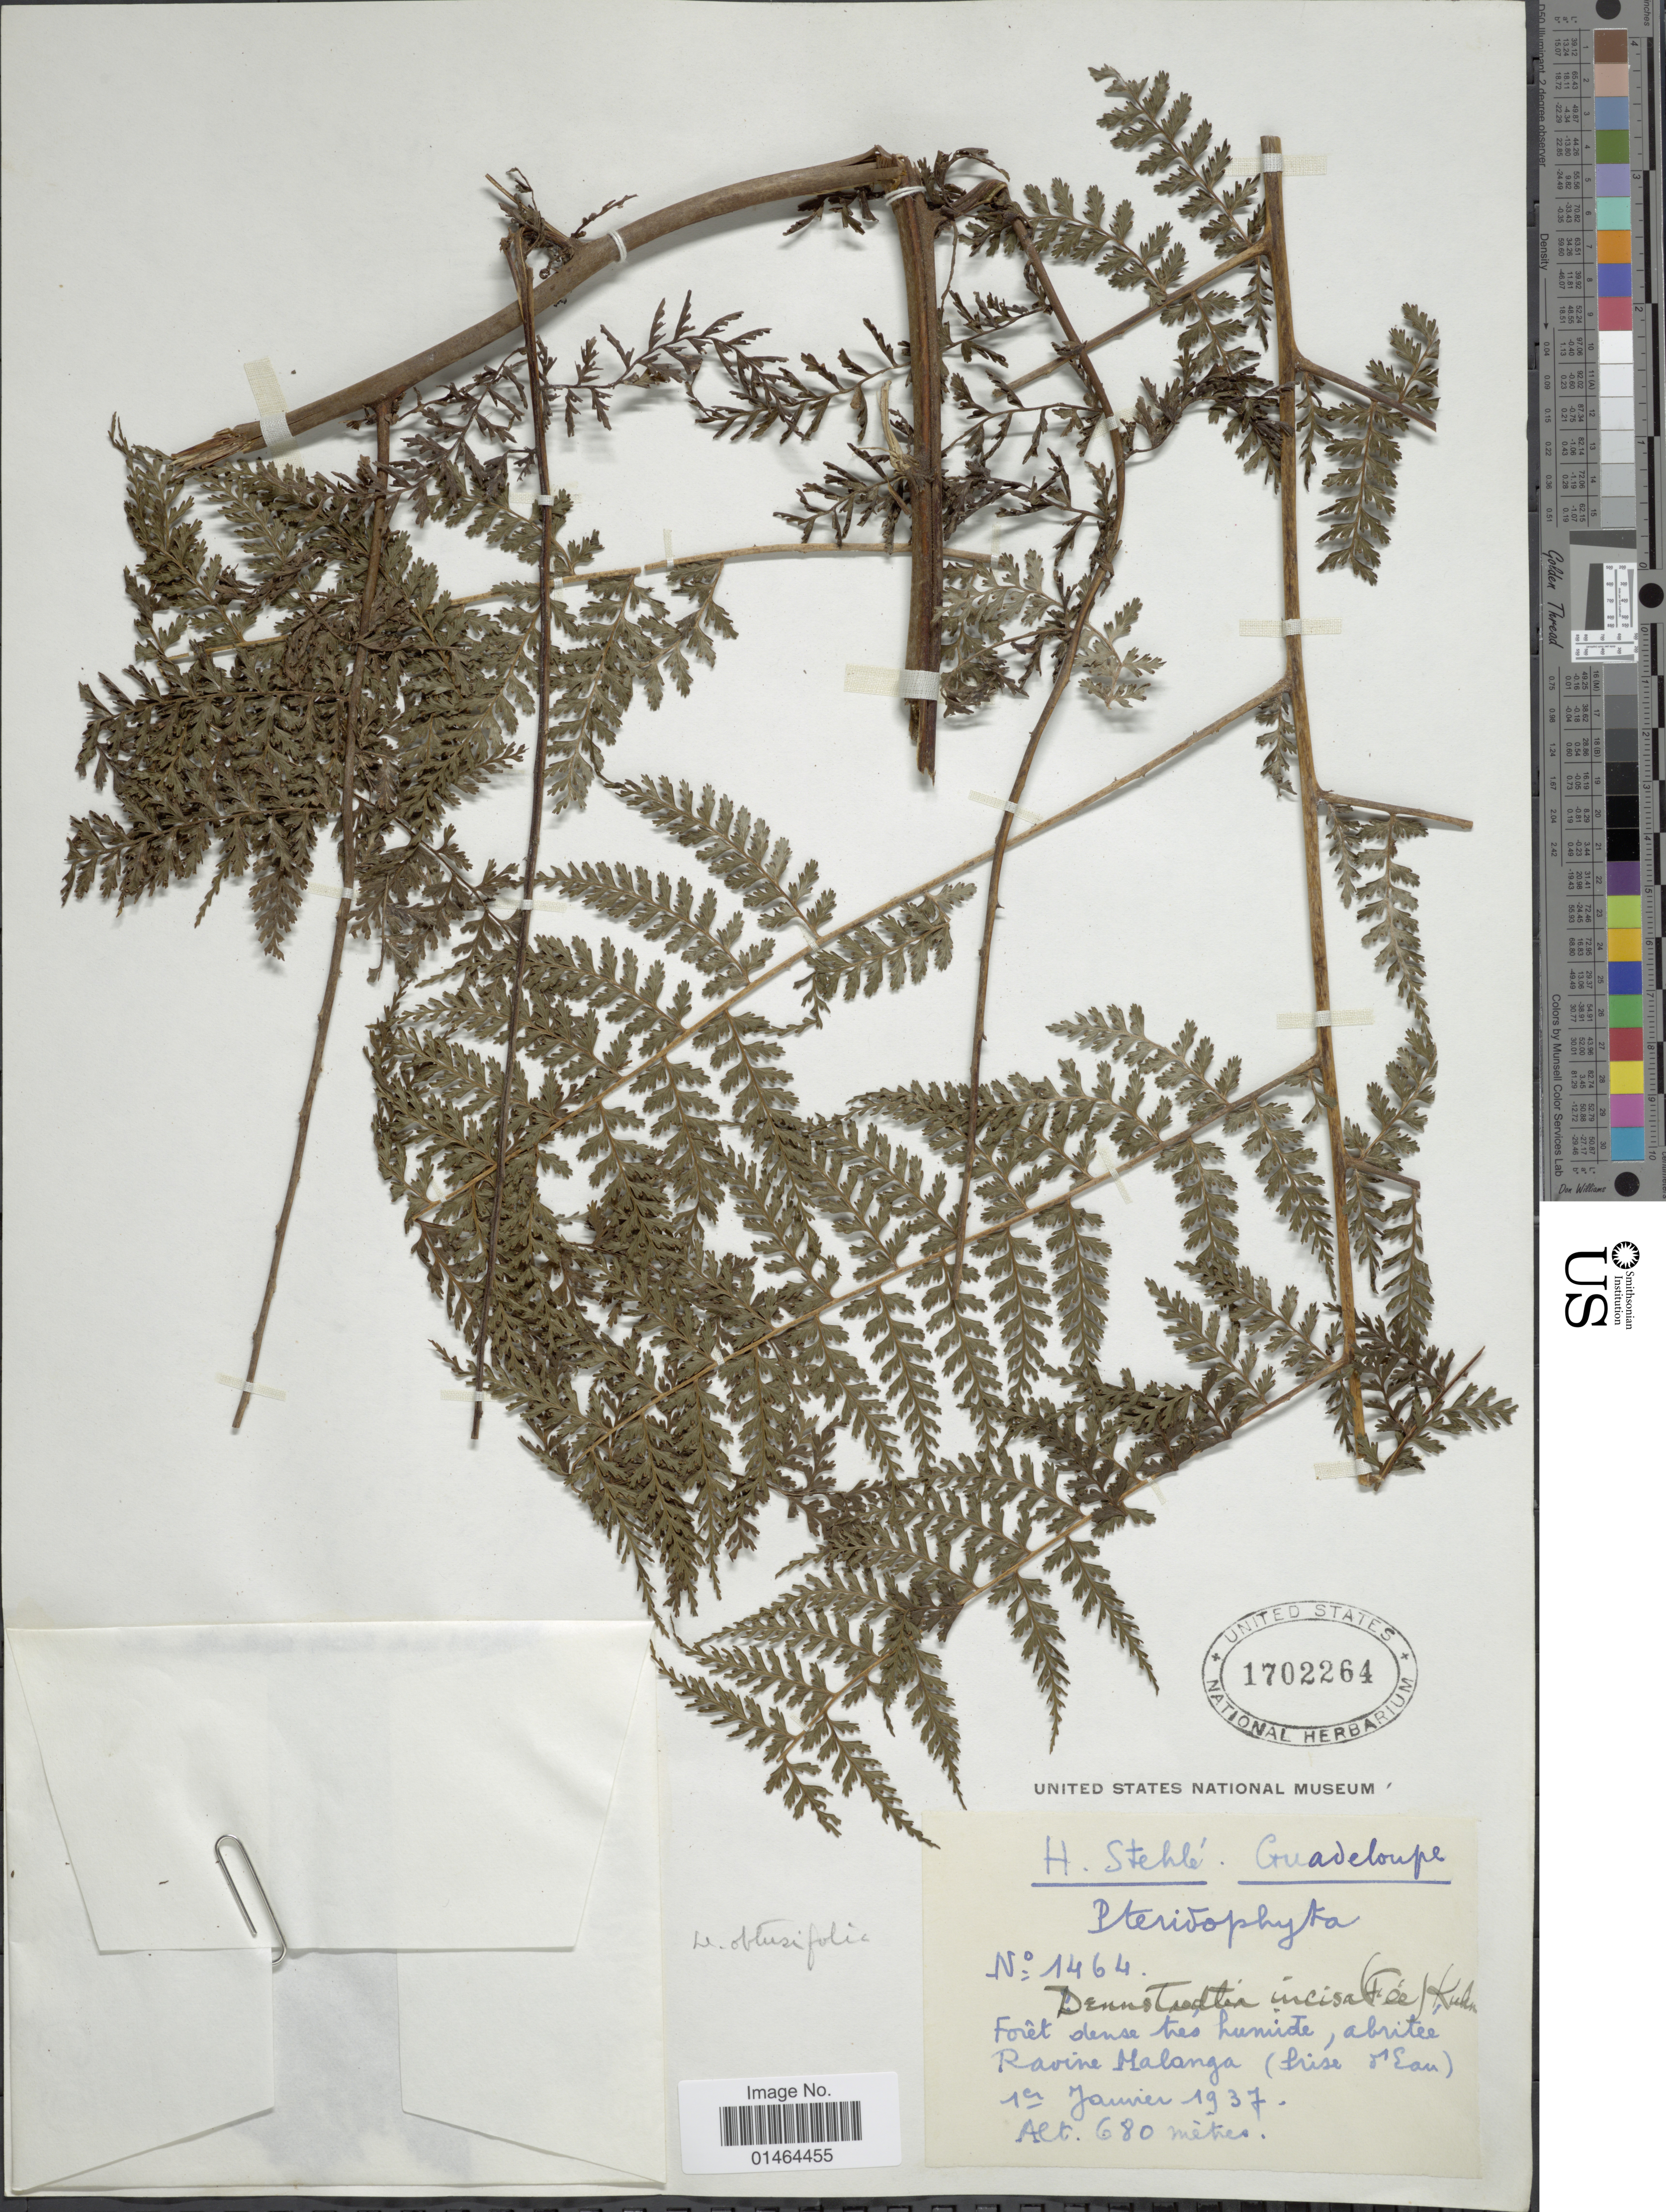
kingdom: Plantae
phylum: Tracheophyta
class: Polypodiopsida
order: Polypodiales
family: Dennstaedtiaceae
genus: Dennstaedtia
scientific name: Dennstaedtia dissecta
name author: (Sw.) T. Moore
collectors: H. Stehlé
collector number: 1464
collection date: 1937-01-01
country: Guadeloupe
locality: Forêt dense très humide, abritee Ravine Malanga (Prise d'Eau)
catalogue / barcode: US 1702264